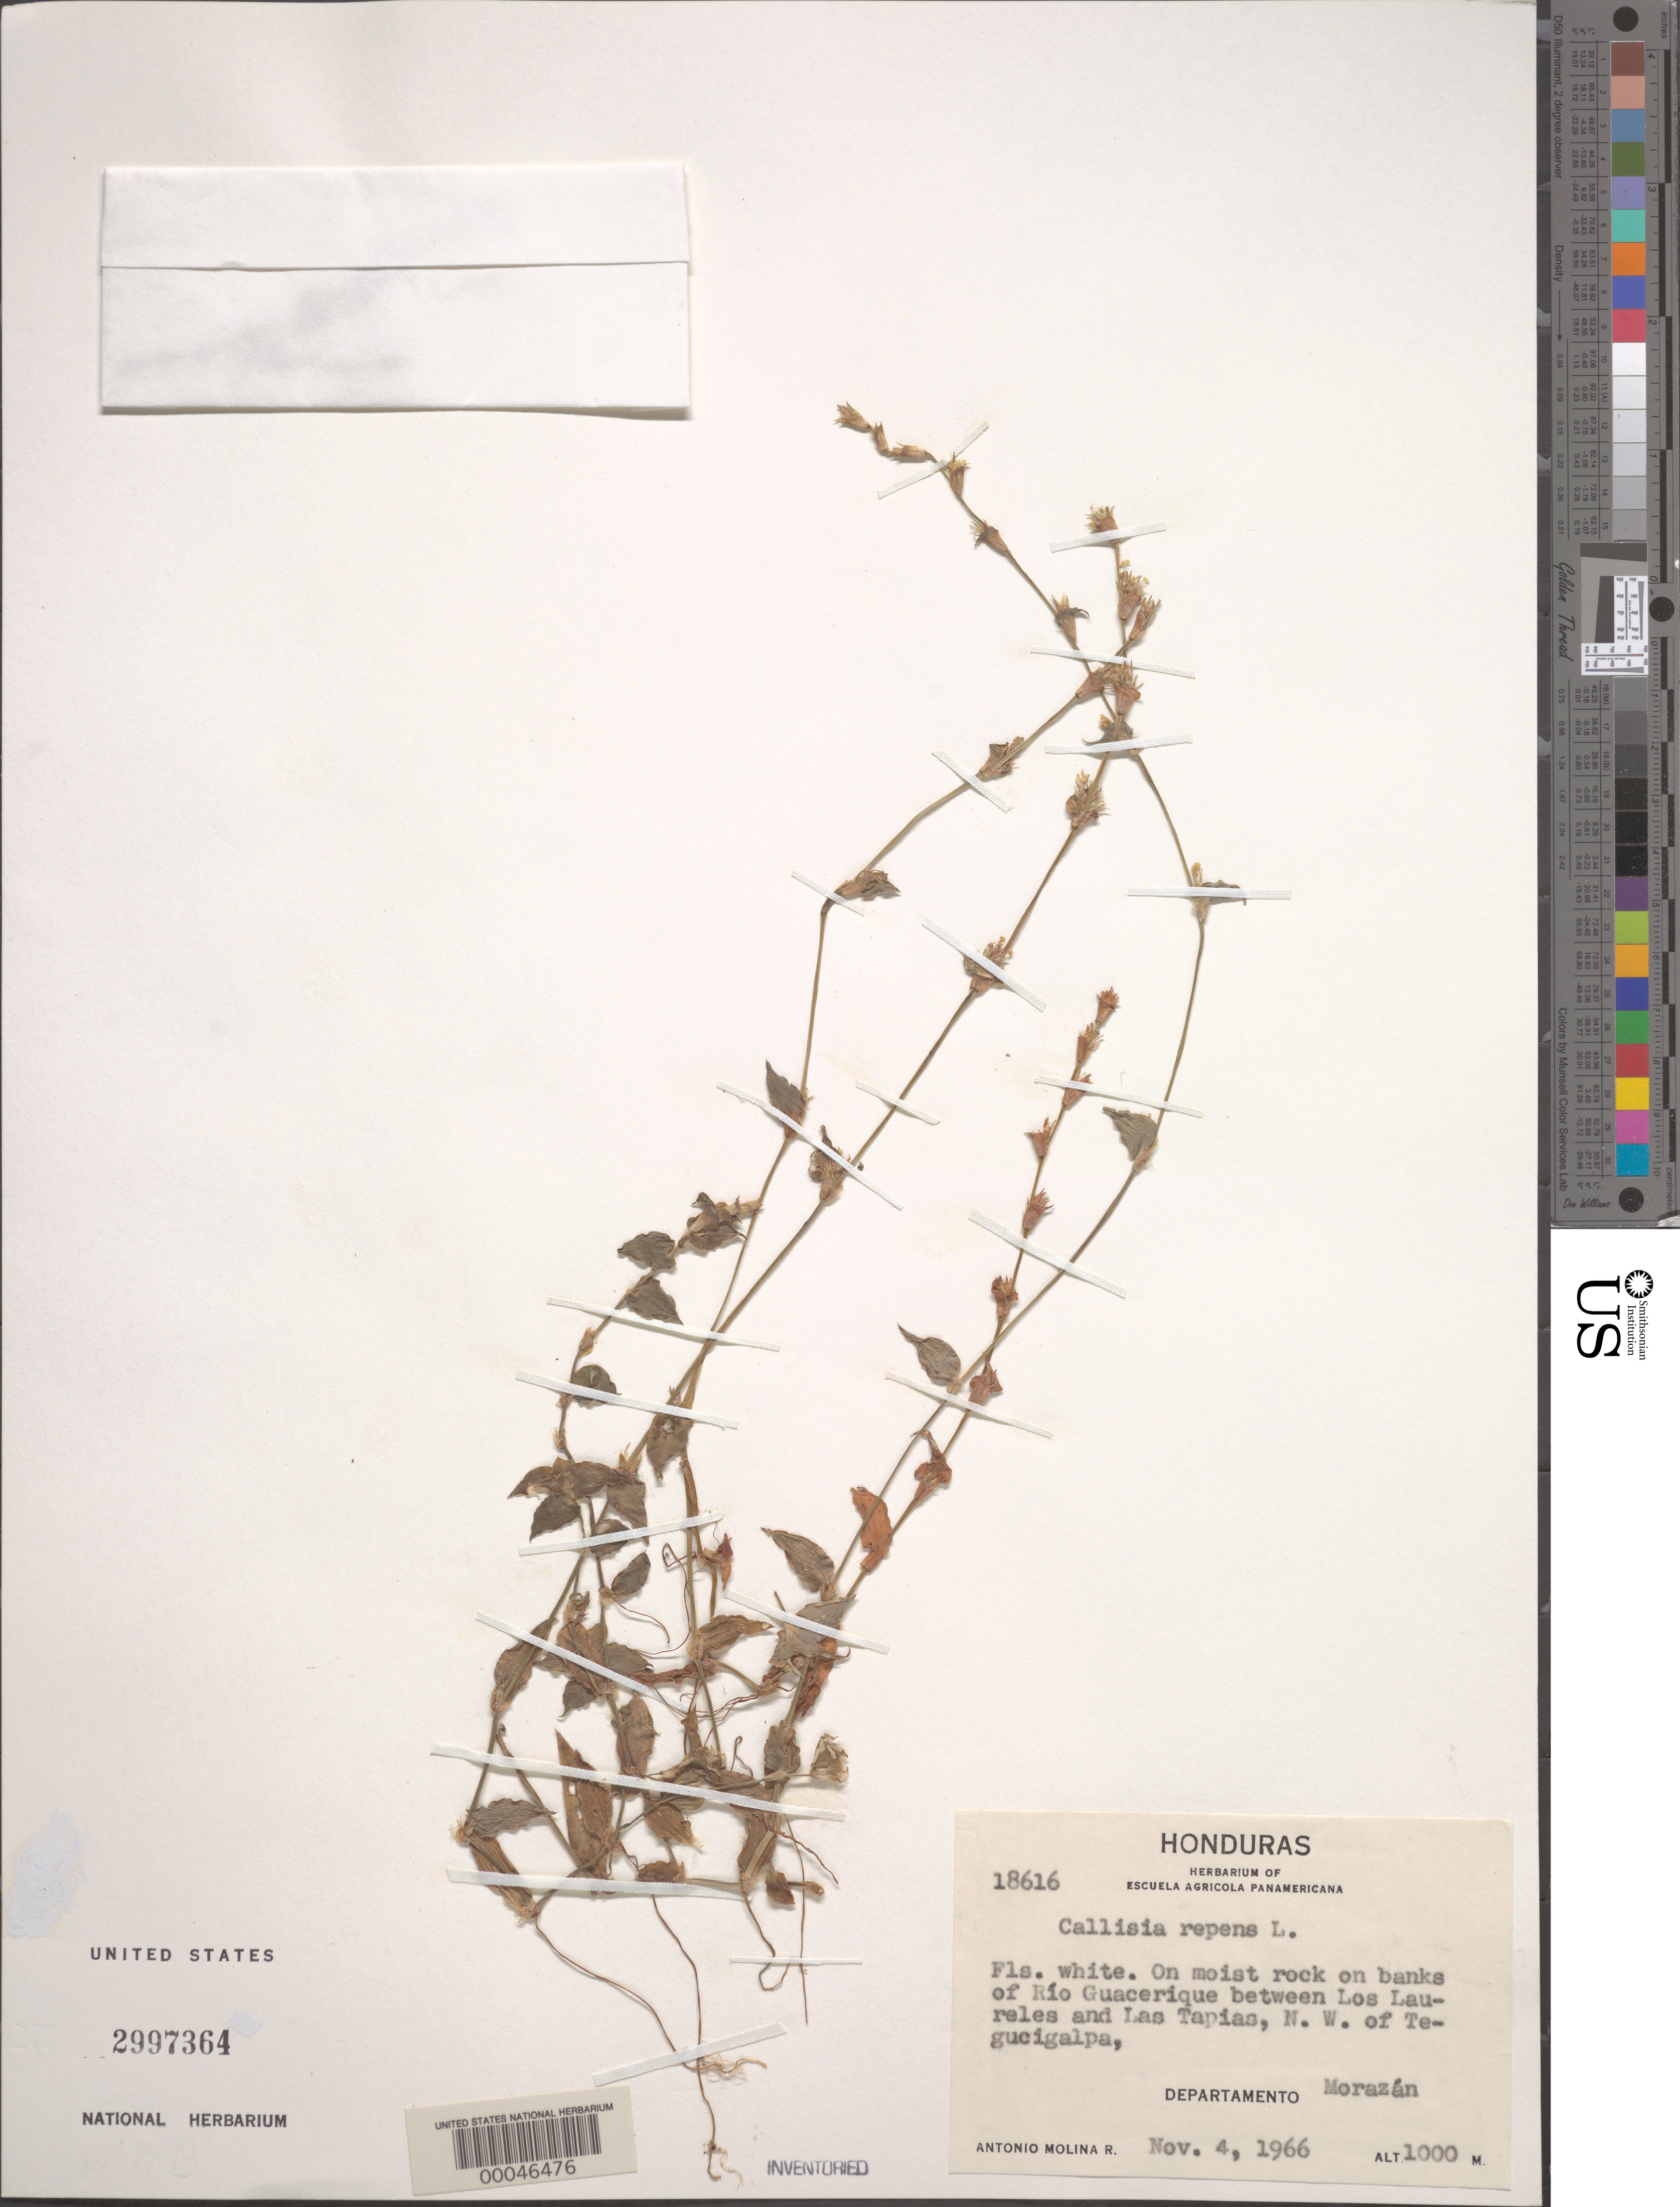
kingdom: Plantae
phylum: Tracheophyta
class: Liliopsida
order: Commelinales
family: Commelinaceae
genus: Callisia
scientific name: Callisia repens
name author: (Jacq.) L.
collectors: A. Molina R.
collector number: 18616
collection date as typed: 04 Nov 1966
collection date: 1966-11-04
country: Honduras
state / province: Fco. Morazán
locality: Rio Guacerique, between Los Laureles and Las Tapias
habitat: Moist rocks on river banks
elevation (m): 1000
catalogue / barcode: US 2997364